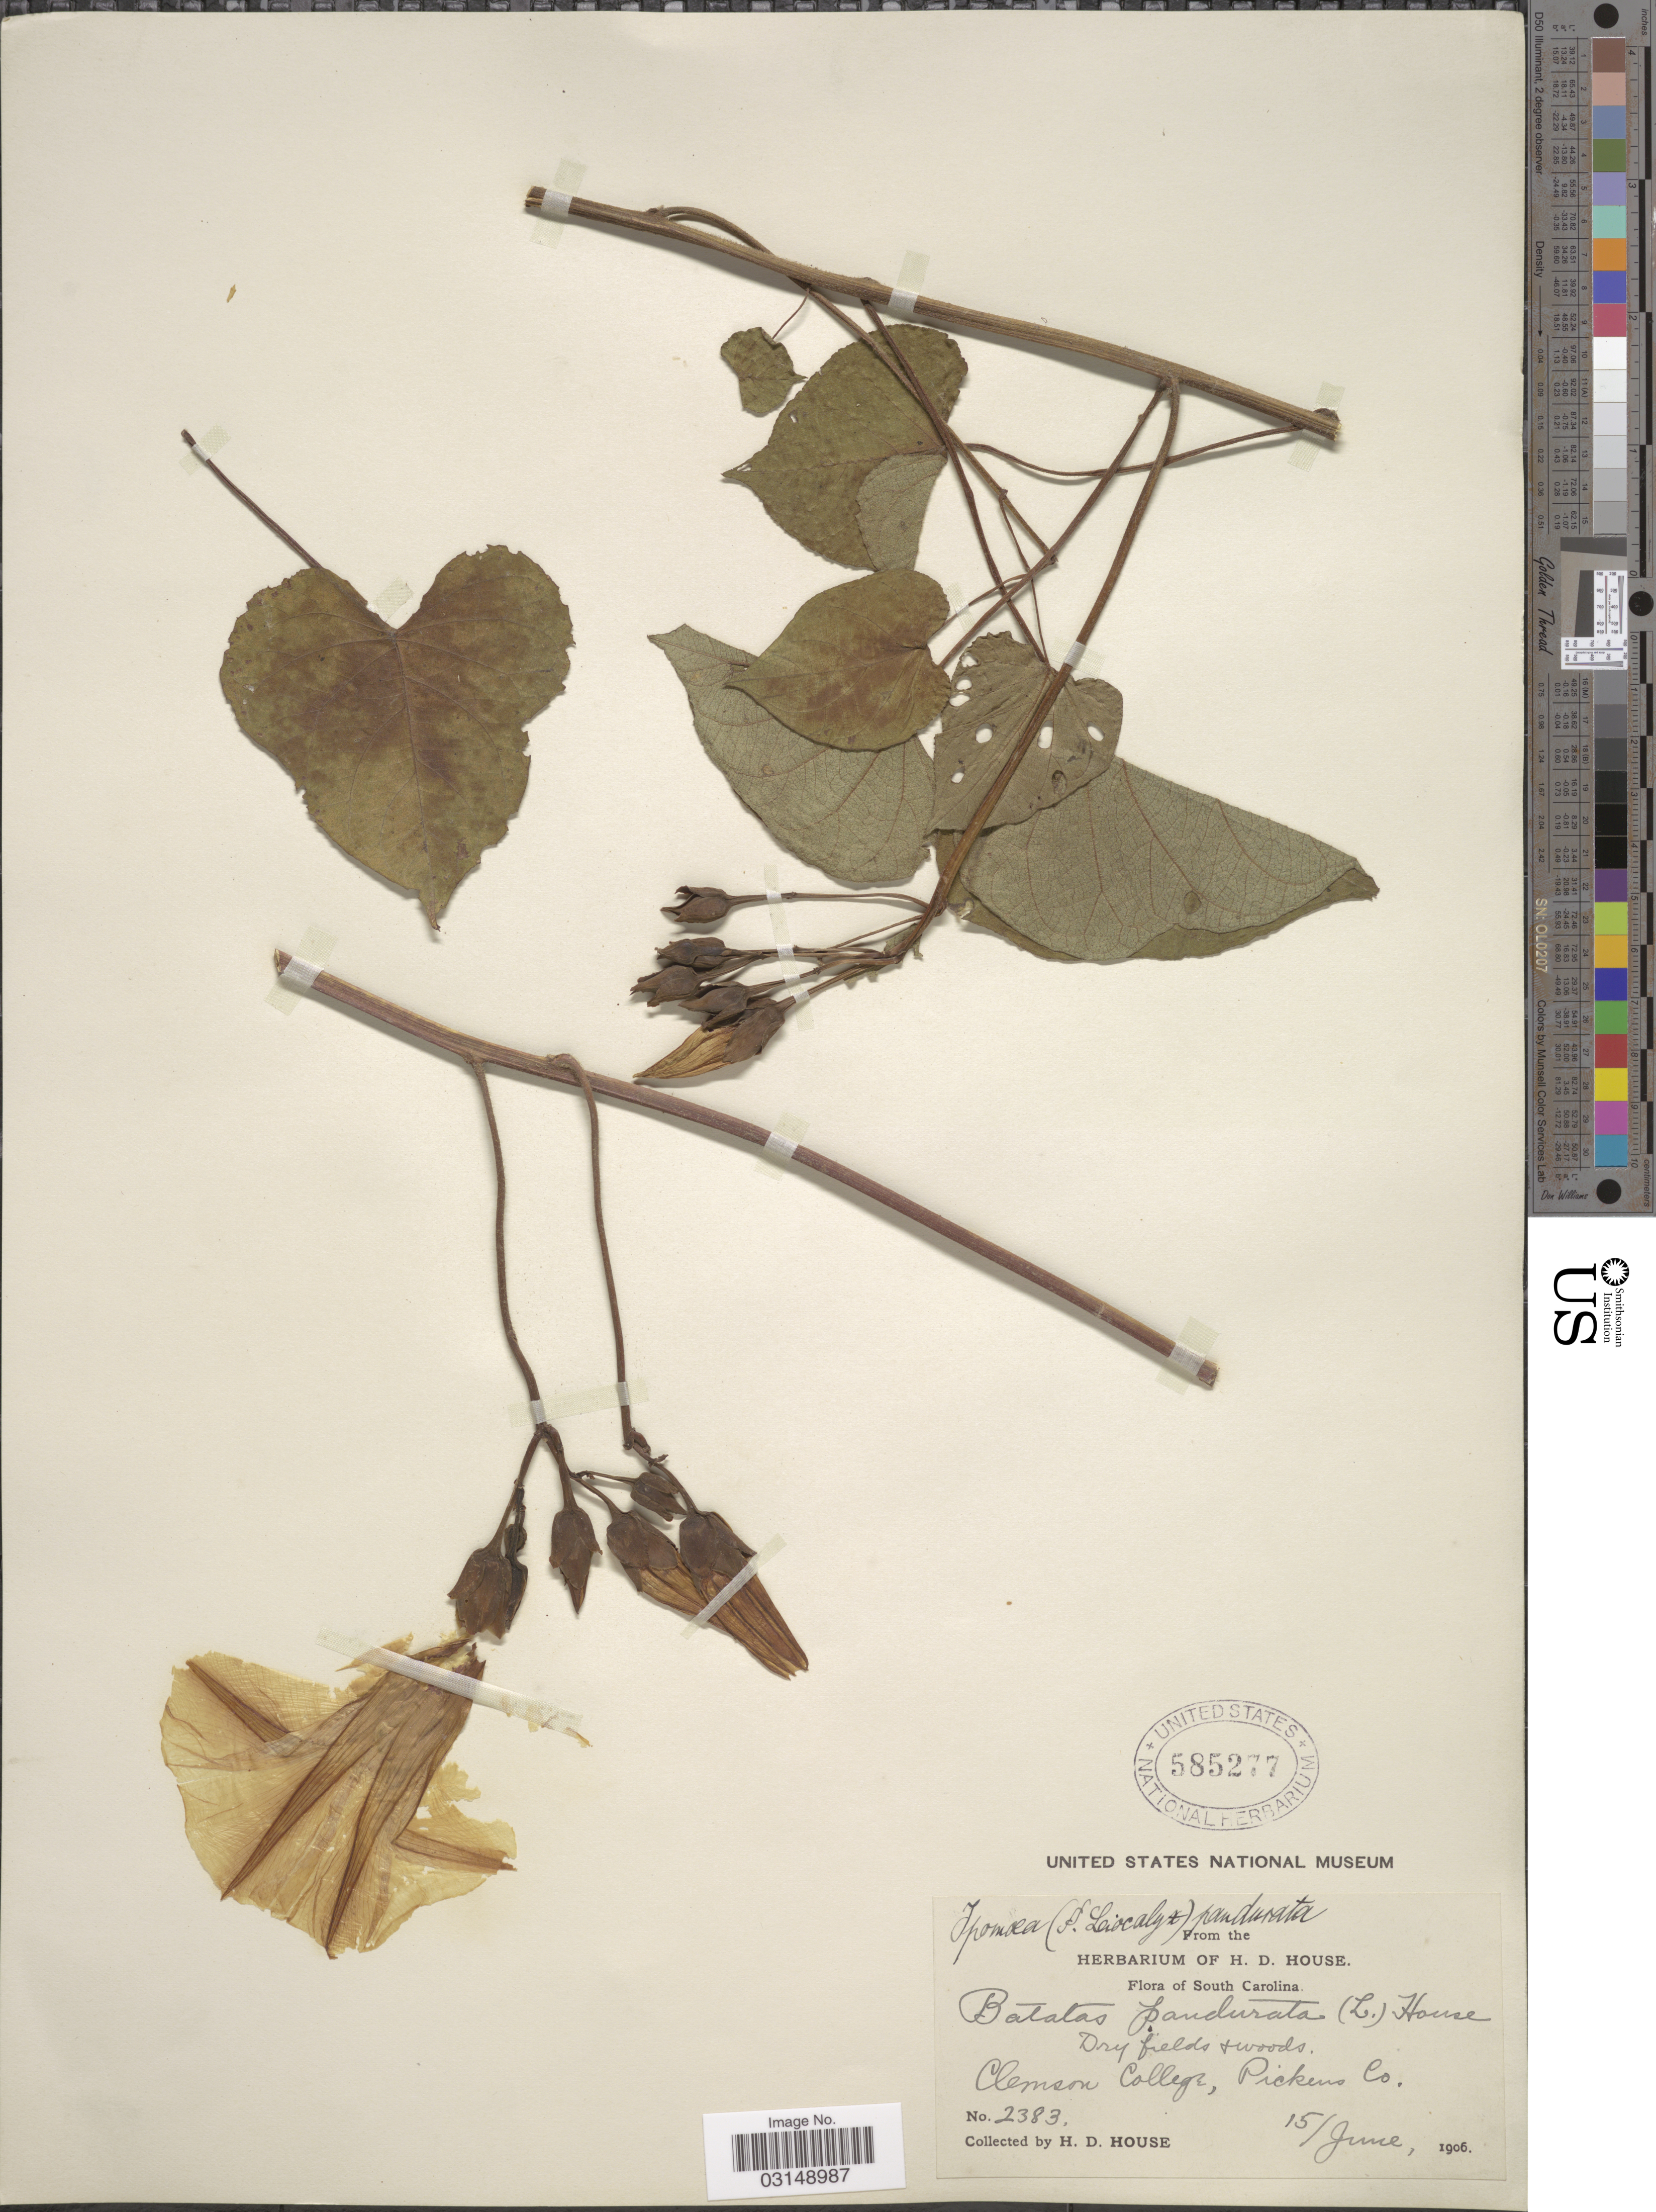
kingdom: Plantae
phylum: Tracheophyta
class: Magnoliopsida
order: Solanales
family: Convolvulaceae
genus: Ipomoea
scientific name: Ipomoea pandurata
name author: (L.) G. Mey.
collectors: H. D. House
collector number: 2383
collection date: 1906-06-15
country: United States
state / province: South Carolina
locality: Clemson College, Pickens Co.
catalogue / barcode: US 585277